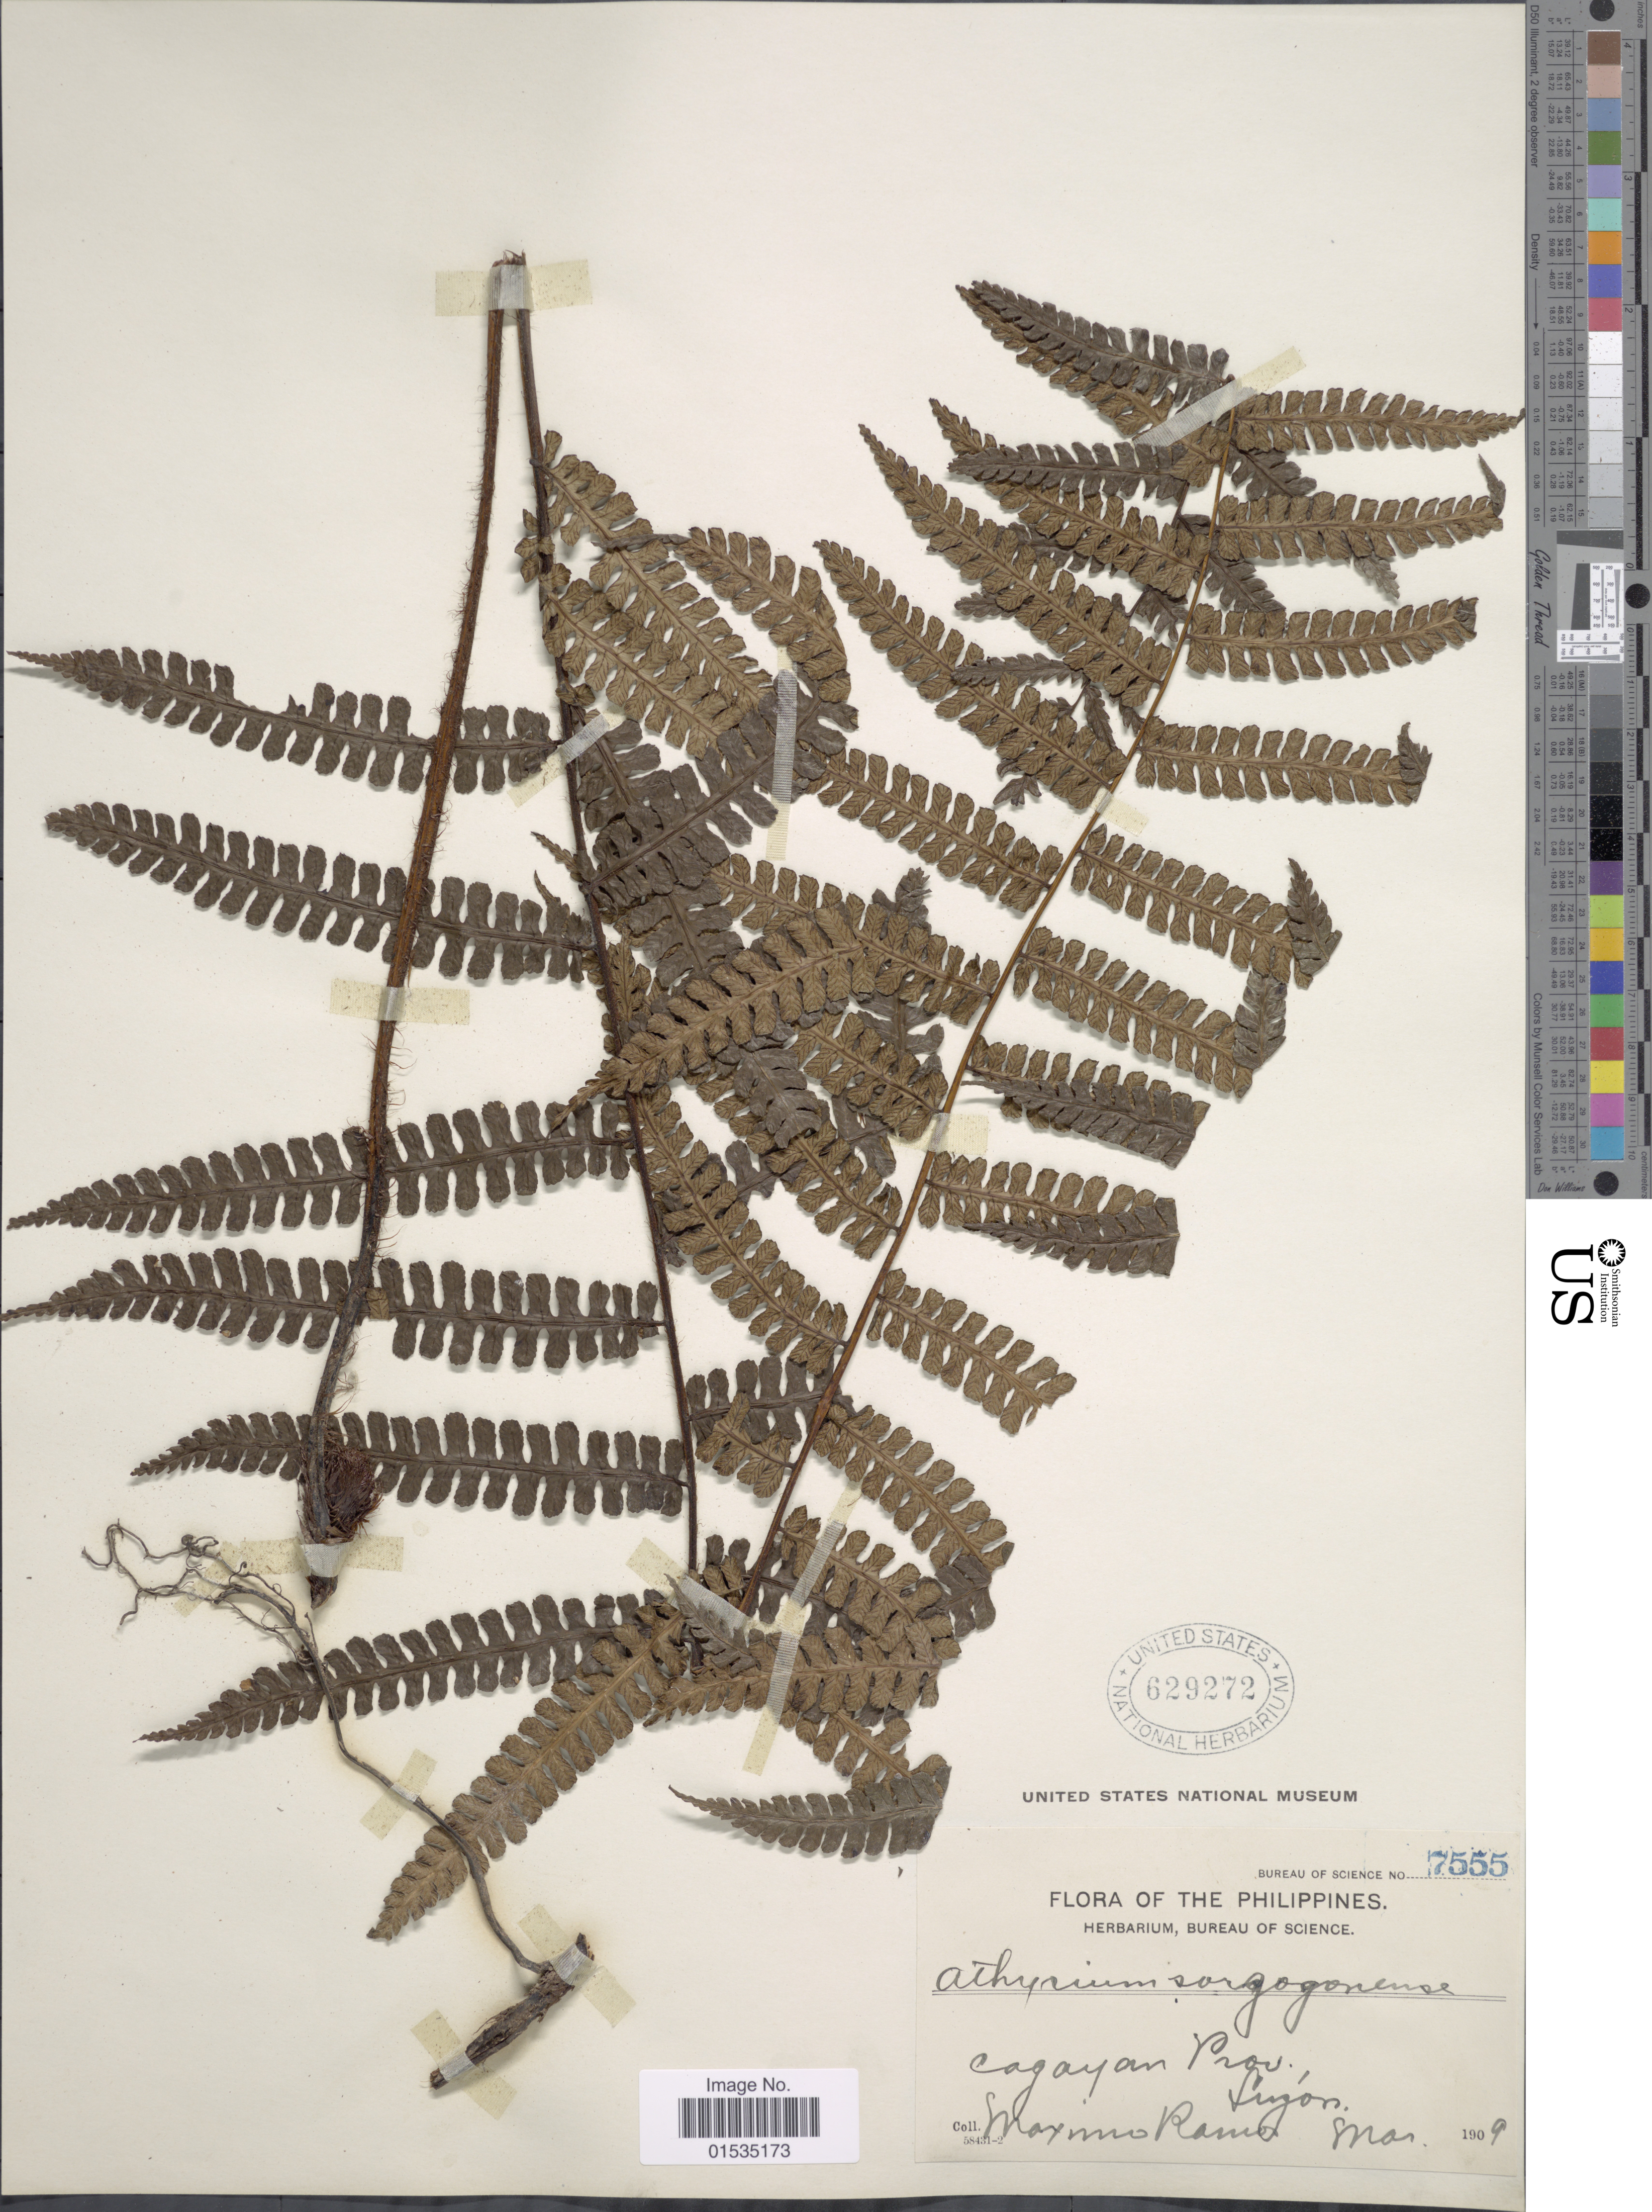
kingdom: Plantae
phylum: Tracheophyta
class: Polypodiopsida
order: Polypodiales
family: Athyriaceae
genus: Diplazium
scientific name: Diplazium sorzogonense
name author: (C. Presl) C. Presl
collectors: M. Ramos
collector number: Bureau of Science 7555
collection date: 1909-03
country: Philippines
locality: Cagayan Prov., Luzon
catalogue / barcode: US 629272